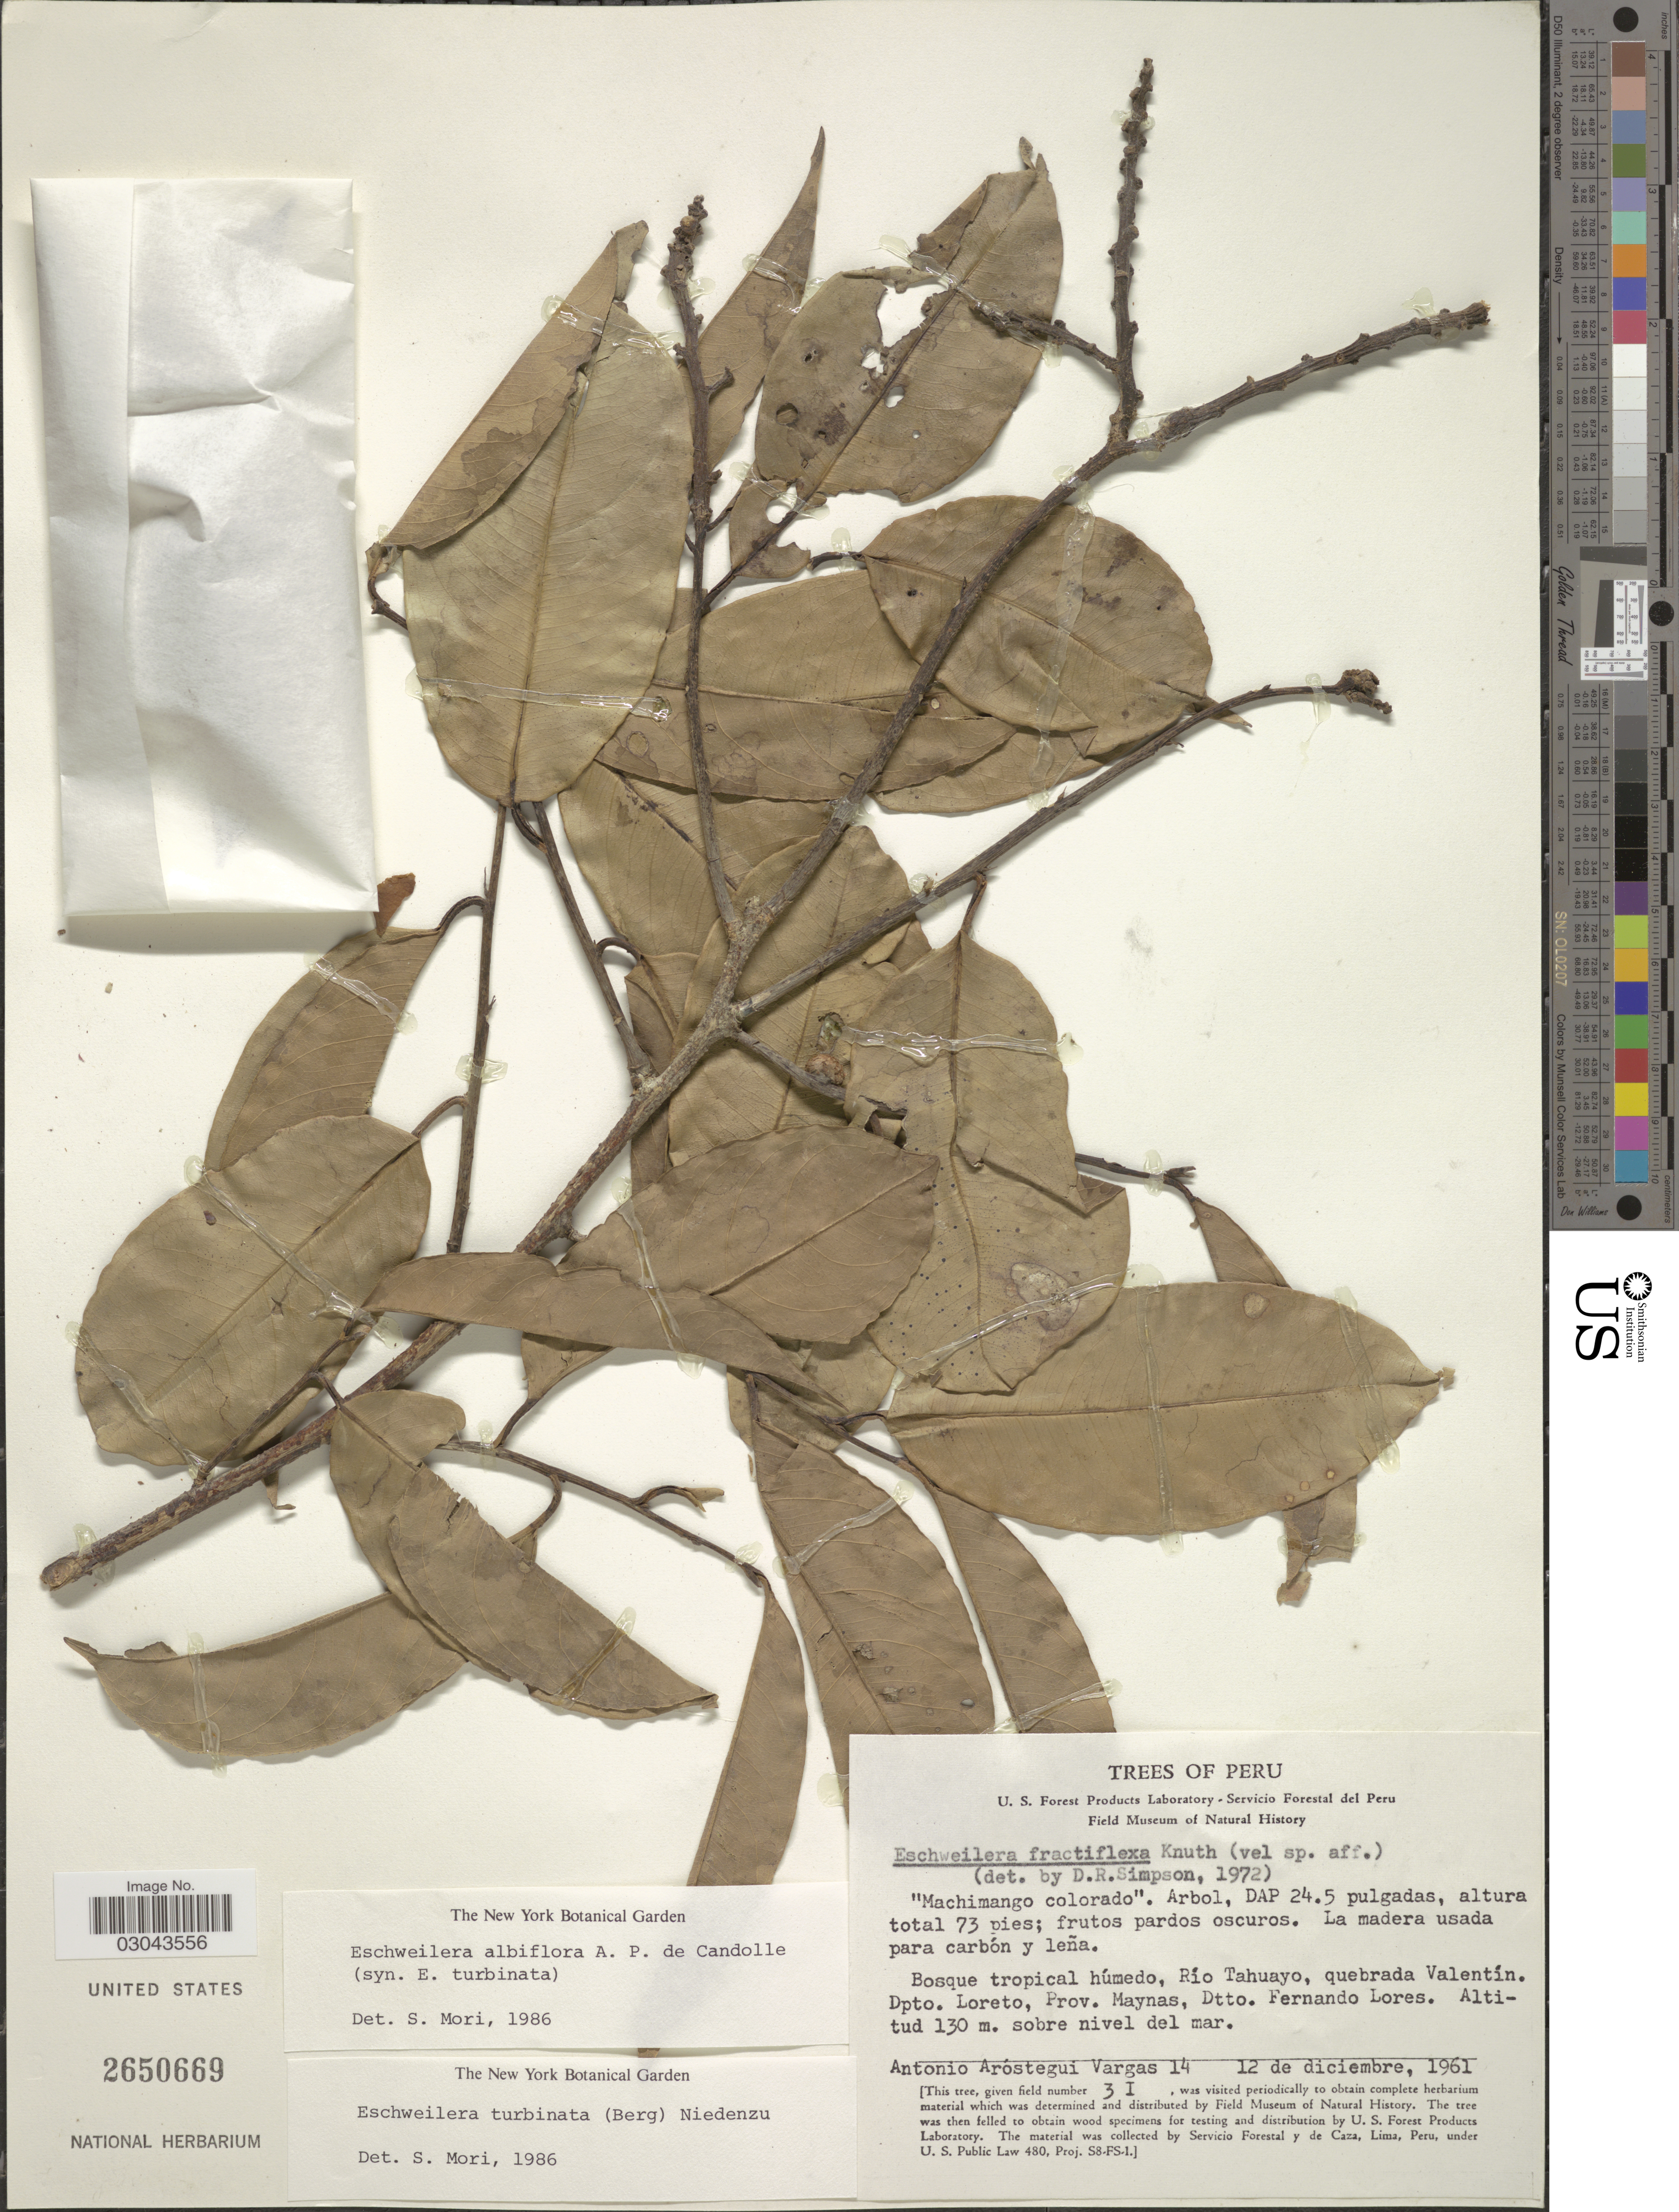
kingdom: Plantae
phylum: Tracheophyta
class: Magnoliopsida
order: Ericales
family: Lecythidaceae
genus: Eschweilera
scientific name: Eschweilera albiflora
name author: (DC.) Miers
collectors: A. Aróstegui V.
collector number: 14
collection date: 1961-12-12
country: Peru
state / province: Loreto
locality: Bosque tropical húmedo, Río Tahuayo, quebrada Valentín. Dpto. Loreto, Prov. Maynas, Dtto. Fernando Lores.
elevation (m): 130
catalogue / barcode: US 2650669